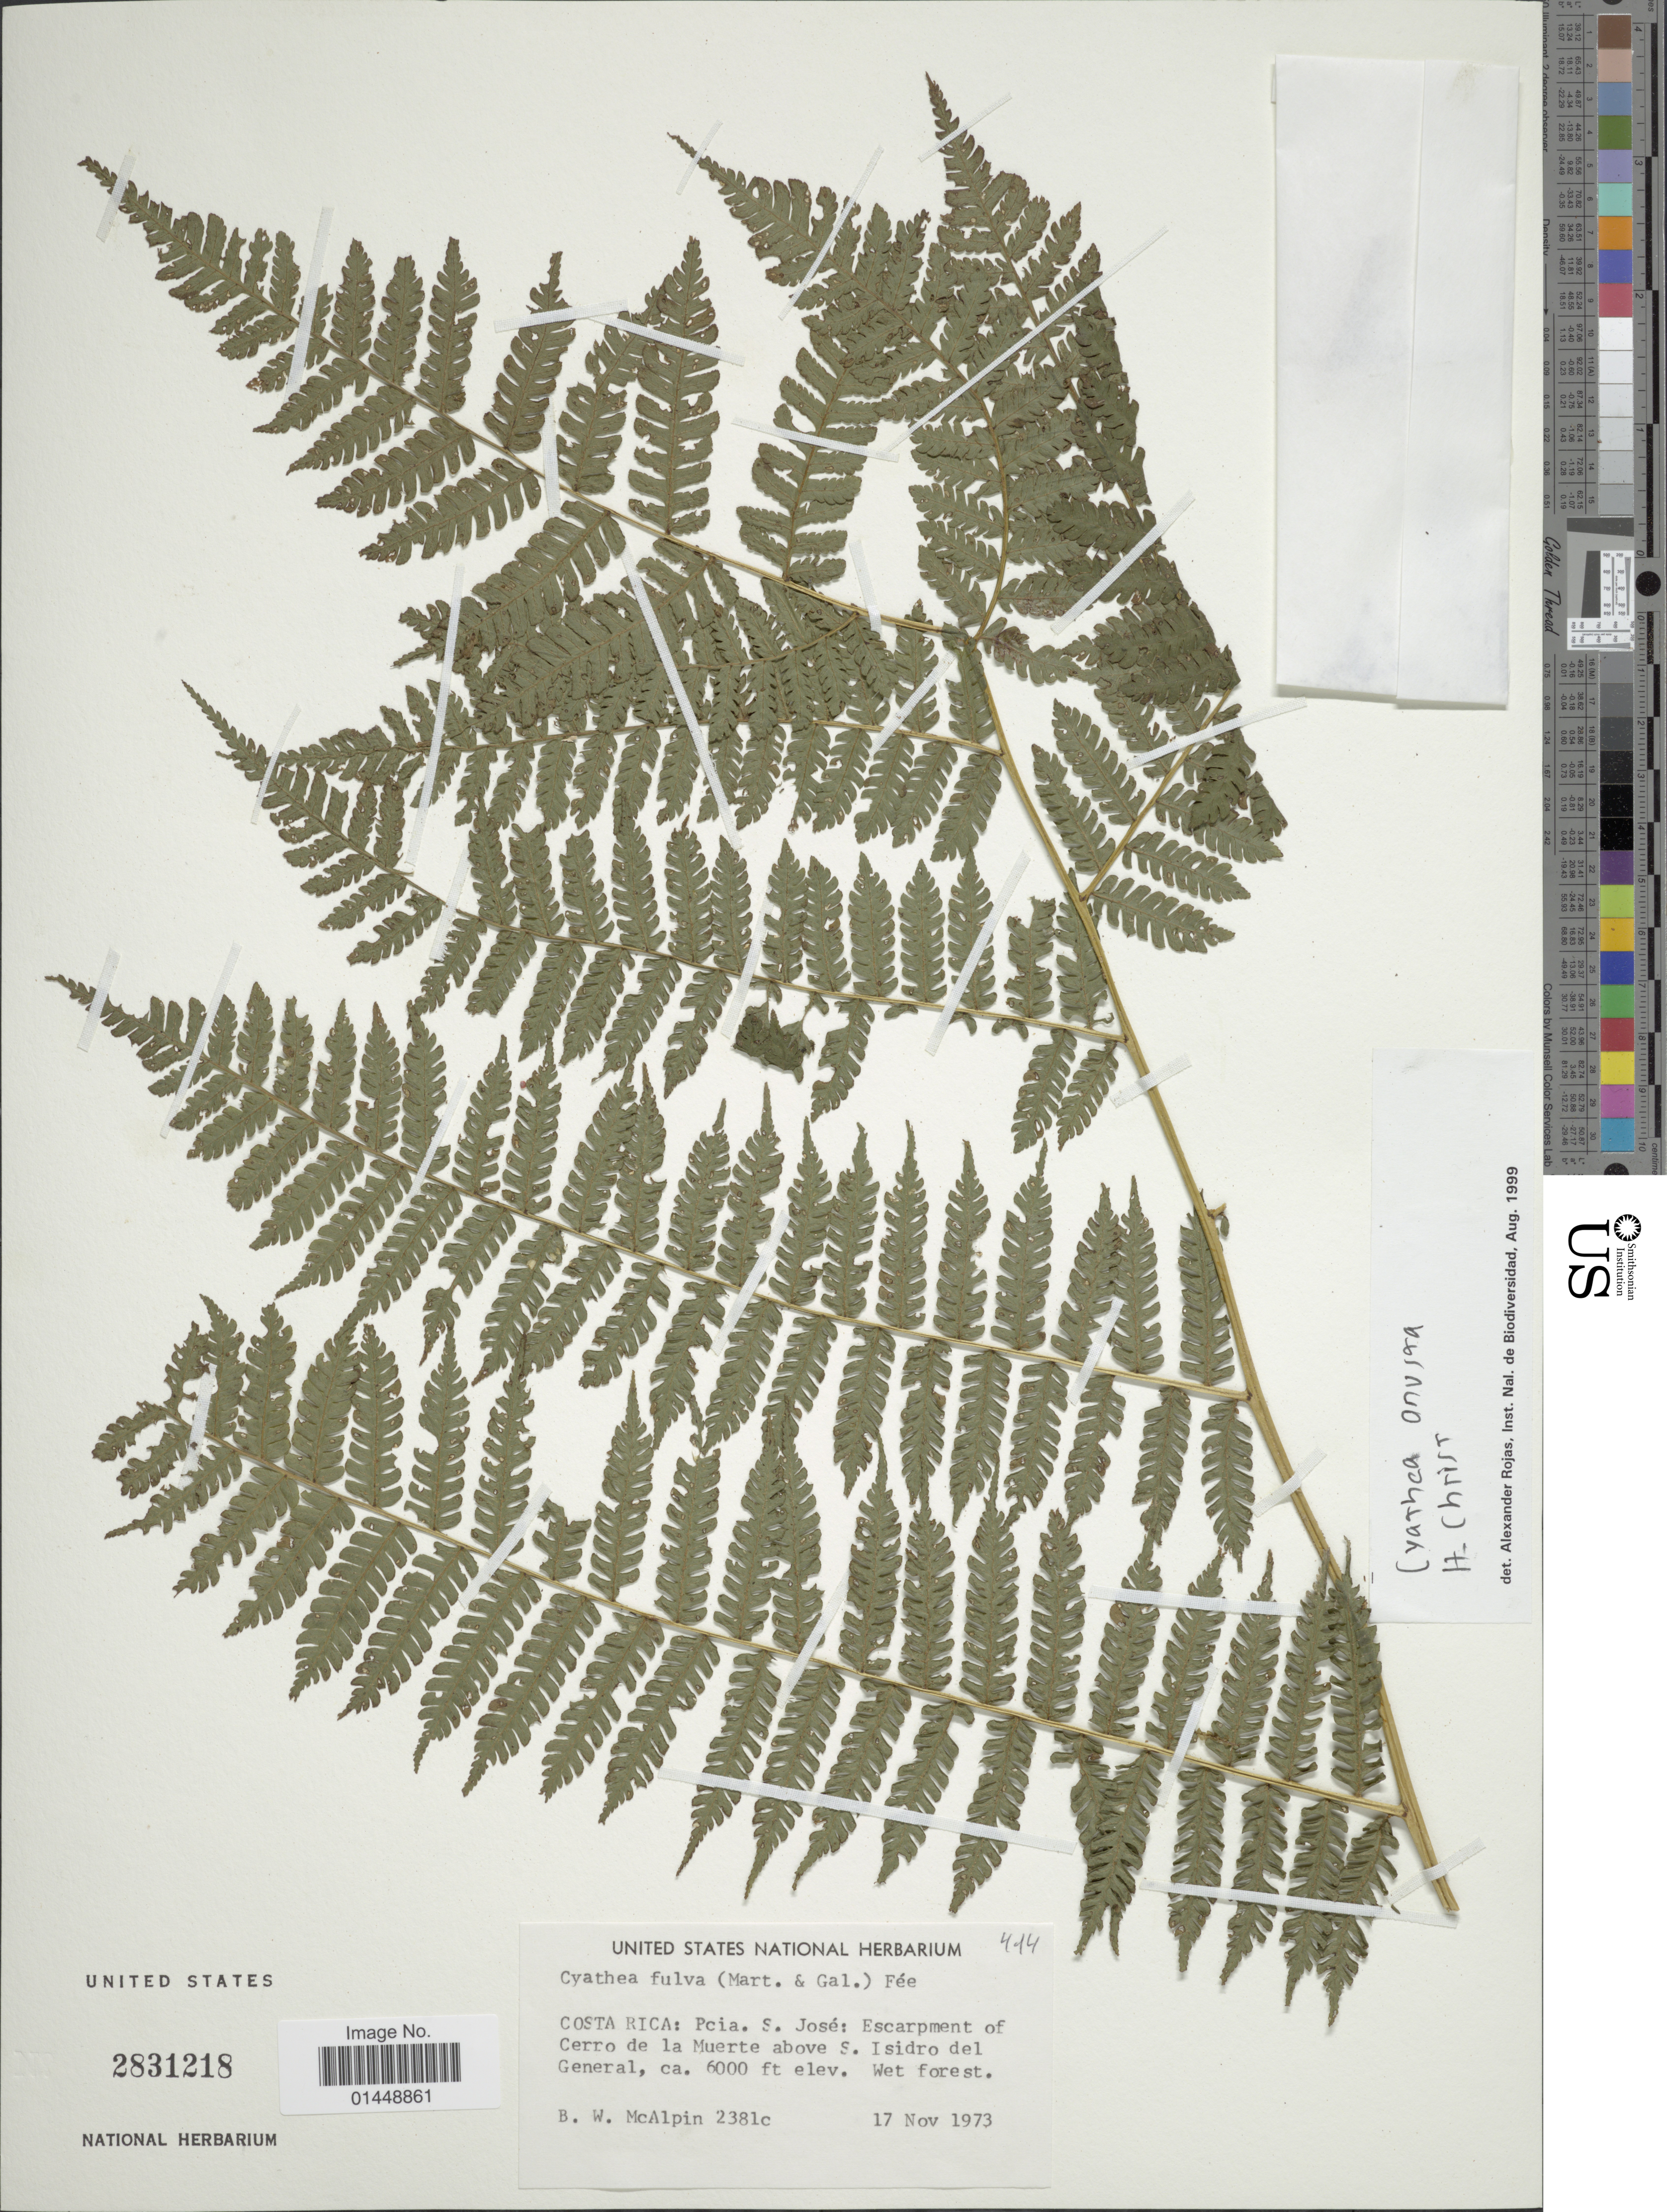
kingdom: Plantae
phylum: Tracheophyta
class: Polypodiopsida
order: Cyatheales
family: Cyatheaceae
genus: Cyathea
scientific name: Cyathea fulva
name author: (M. Martens & Galeotti) Fée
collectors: B. W. McAlpin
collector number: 2381c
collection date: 1973-11-17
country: Costa Rica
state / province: San José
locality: Costa Rica: Pcia. S. José: Escarpment of Cerro de la Muerte above S. Isidro del General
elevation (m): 1829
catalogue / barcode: US 2831218